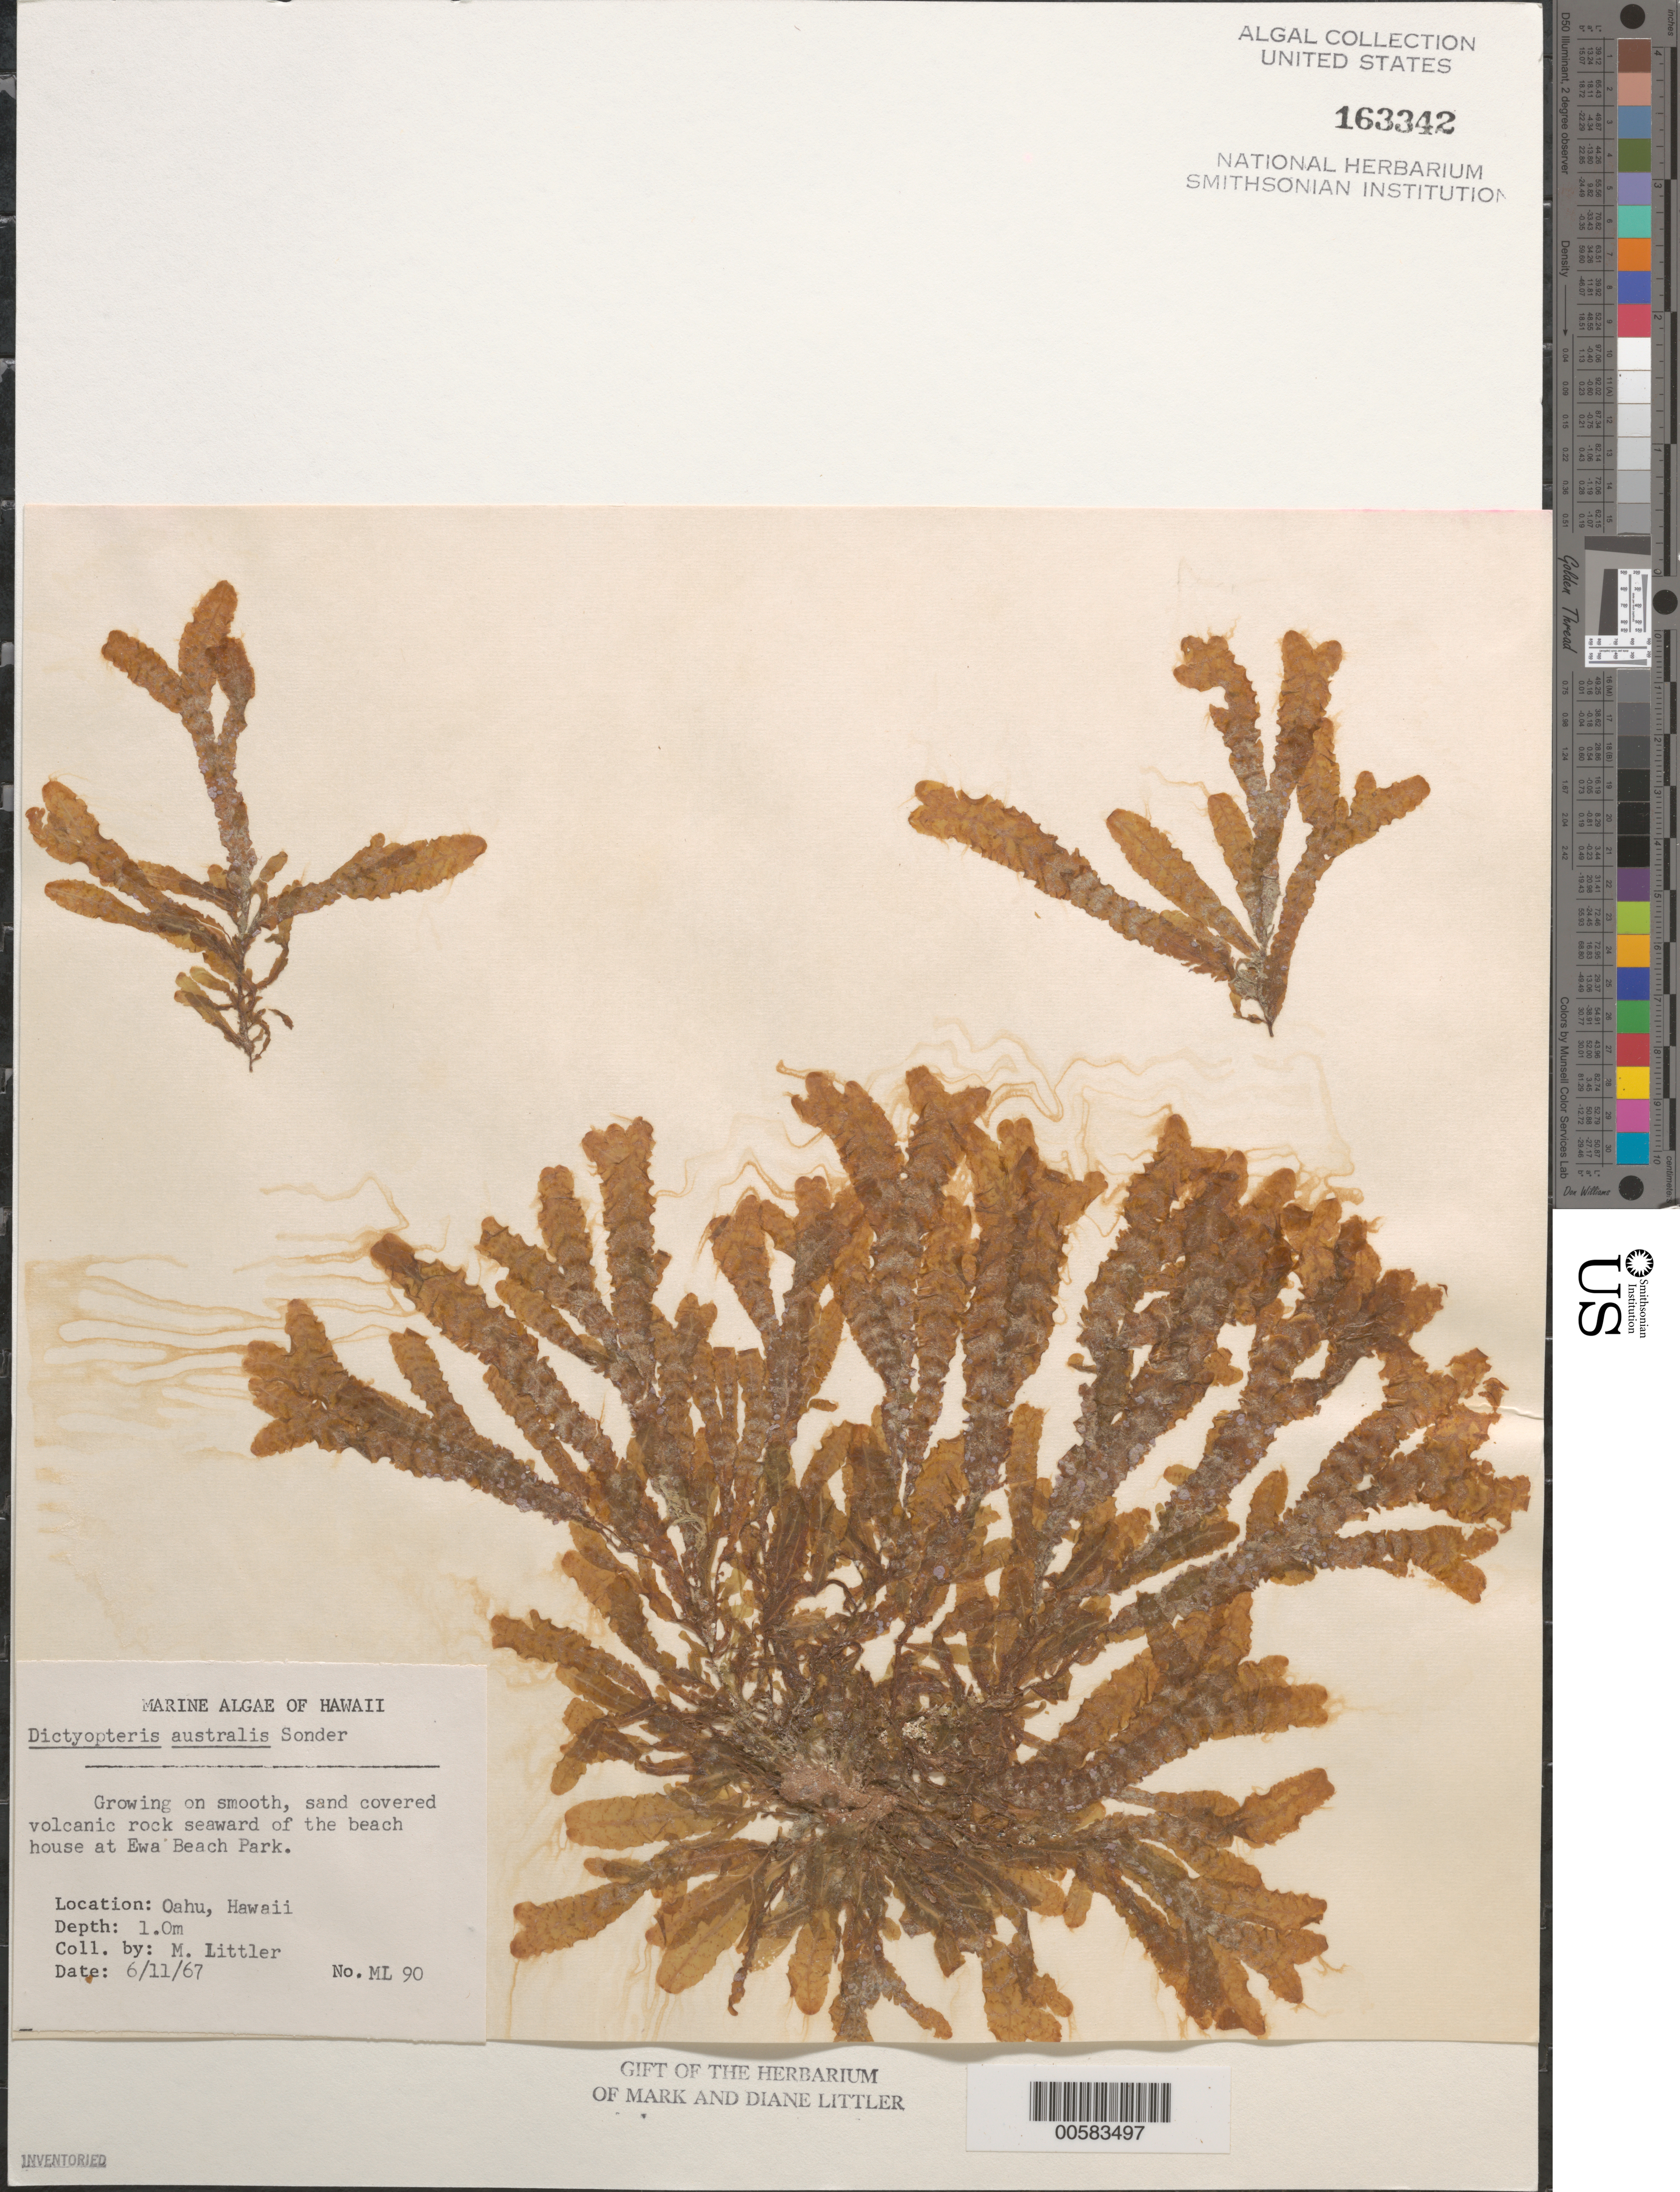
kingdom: Chromista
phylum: Ochrophyta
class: Phaeophyceae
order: Dictyotales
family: Dictyotaceae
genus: Dictyopteris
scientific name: Dictyopteris australis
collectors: M. M. Littler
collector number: ML 90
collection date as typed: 11 Jun 1967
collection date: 1967-06-11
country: United States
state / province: Hawaii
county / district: Honolulu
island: Oahu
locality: Ewa Beach Park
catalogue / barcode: US 163342